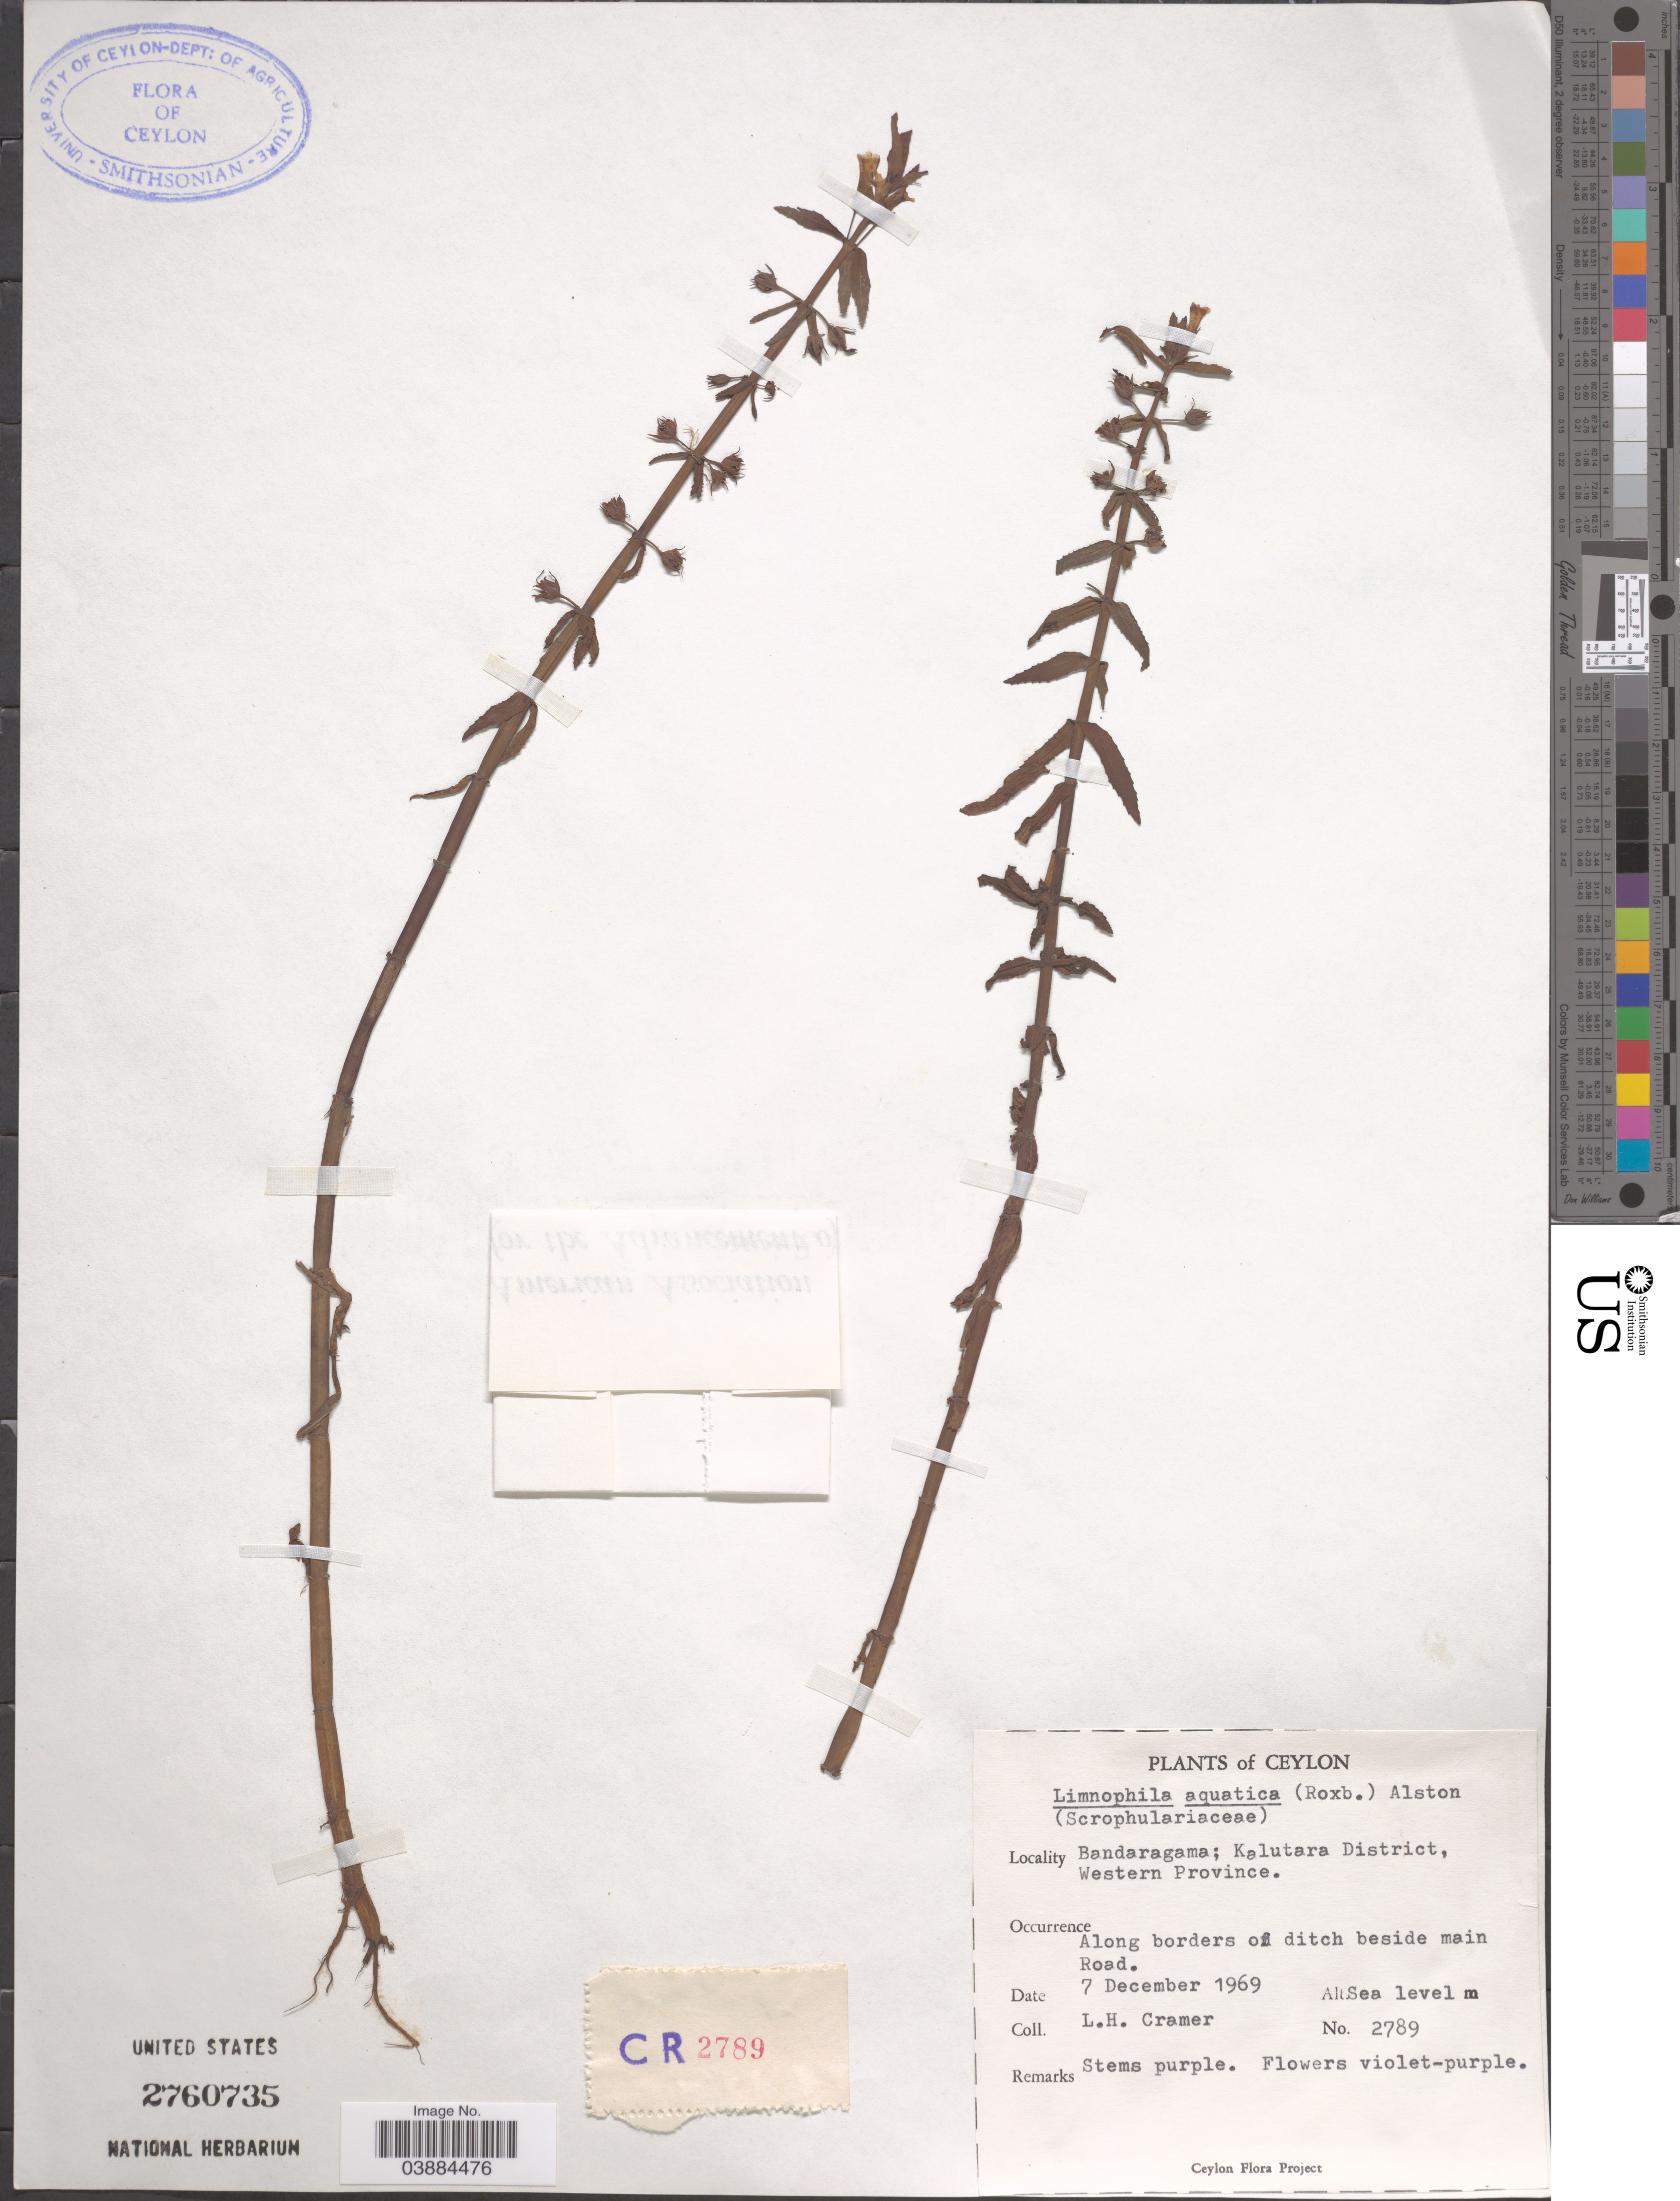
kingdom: Plantae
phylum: Tracheophyta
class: Magnoliopsida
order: Lamiales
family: Plantaginaceae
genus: Limnophila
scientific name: Limnophila aquatica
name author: (Willd.) Santapau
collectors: L. H. Cramer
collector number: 2789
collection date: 1969-12-07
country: Sri Lanka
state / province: Western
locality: Ceylon. Bandaragama; Kalutara District. Along borders of ditch beside main Road.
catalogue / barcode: US 2760735